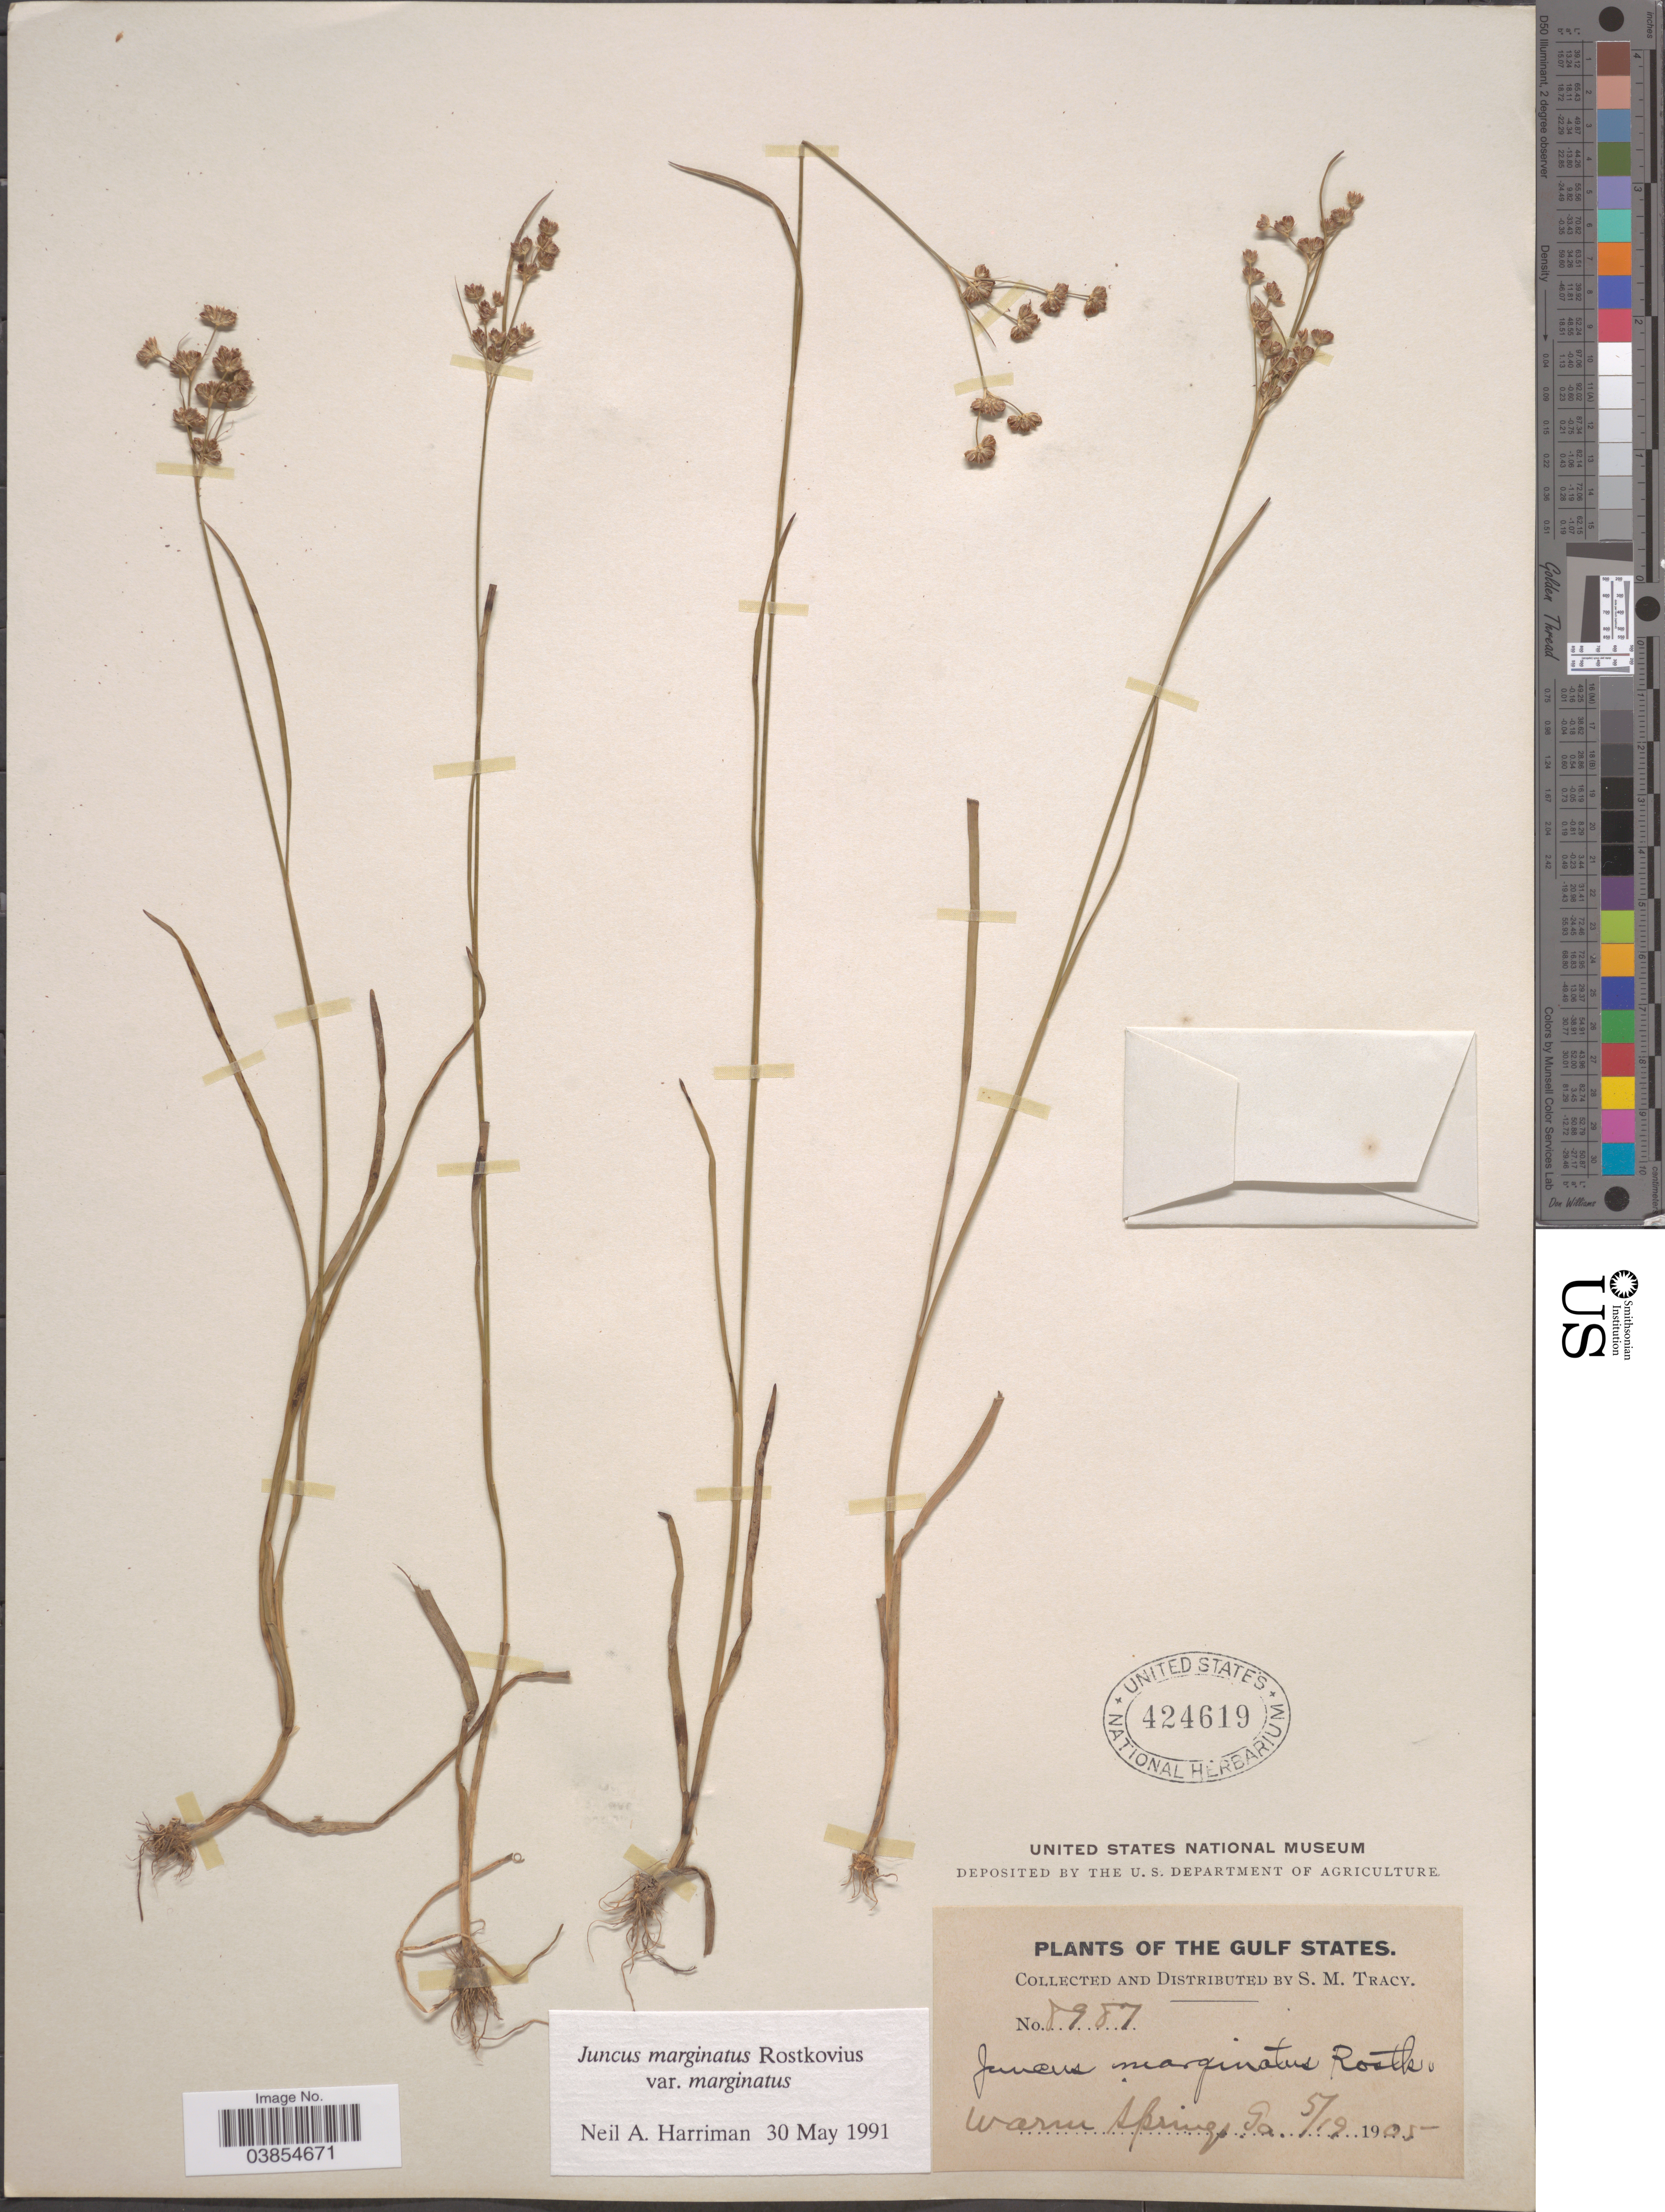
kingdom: Plantae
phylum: Tracheophyta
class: Liliopsida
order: Poales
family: Juncaceae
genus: Juncus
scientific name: Juncus marginatus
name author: Rostk.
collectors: S. M. Tracy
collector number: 8987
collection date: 1905-05-19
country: United States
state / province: Georgia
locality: The Gulf States. Warm Springs.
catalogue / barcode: US 424619